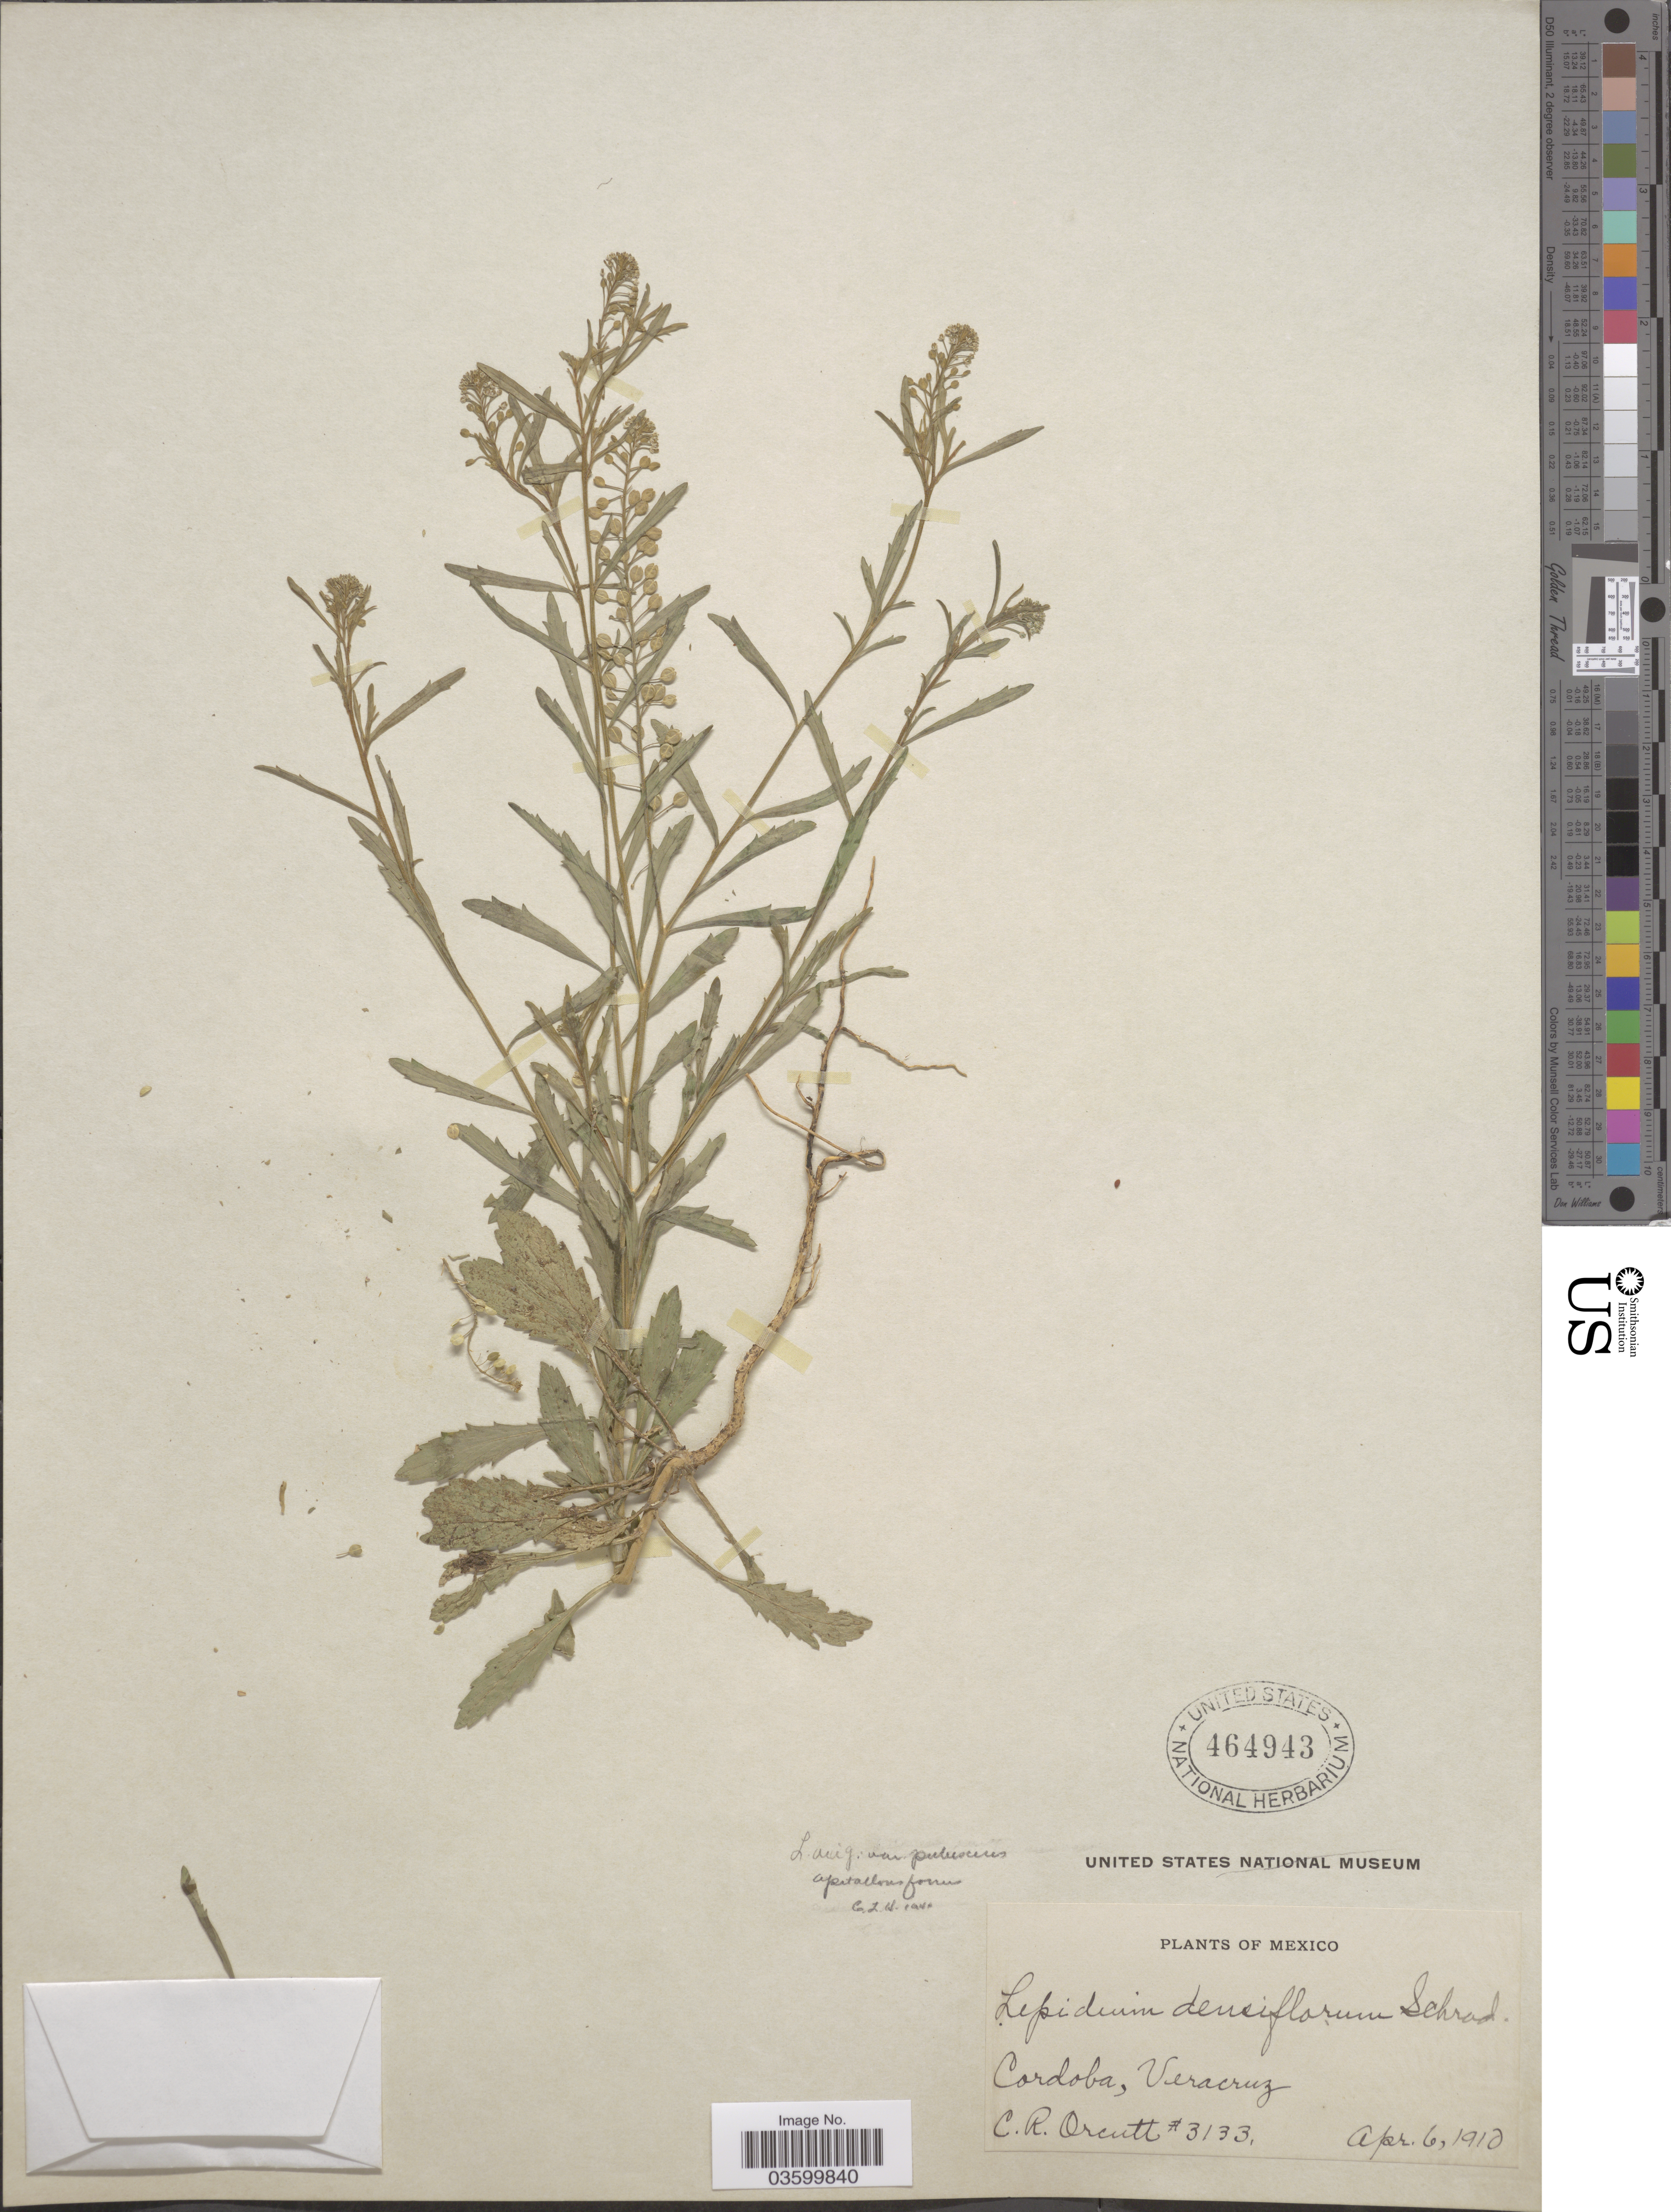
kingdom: Plantae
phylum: Tracheophyta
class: Magnoliopsida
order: Brassicales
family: Brassicaceae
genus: Lepidium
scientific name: Lepidium virginicum var. pubescens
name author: (Greene) C.L. Hitchc.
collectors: C. R. Orcutt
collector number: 3133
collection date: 1910-04-06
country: Mexico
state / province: Veracruz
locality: Cordoba, Veracruz.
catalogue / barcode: US 464943